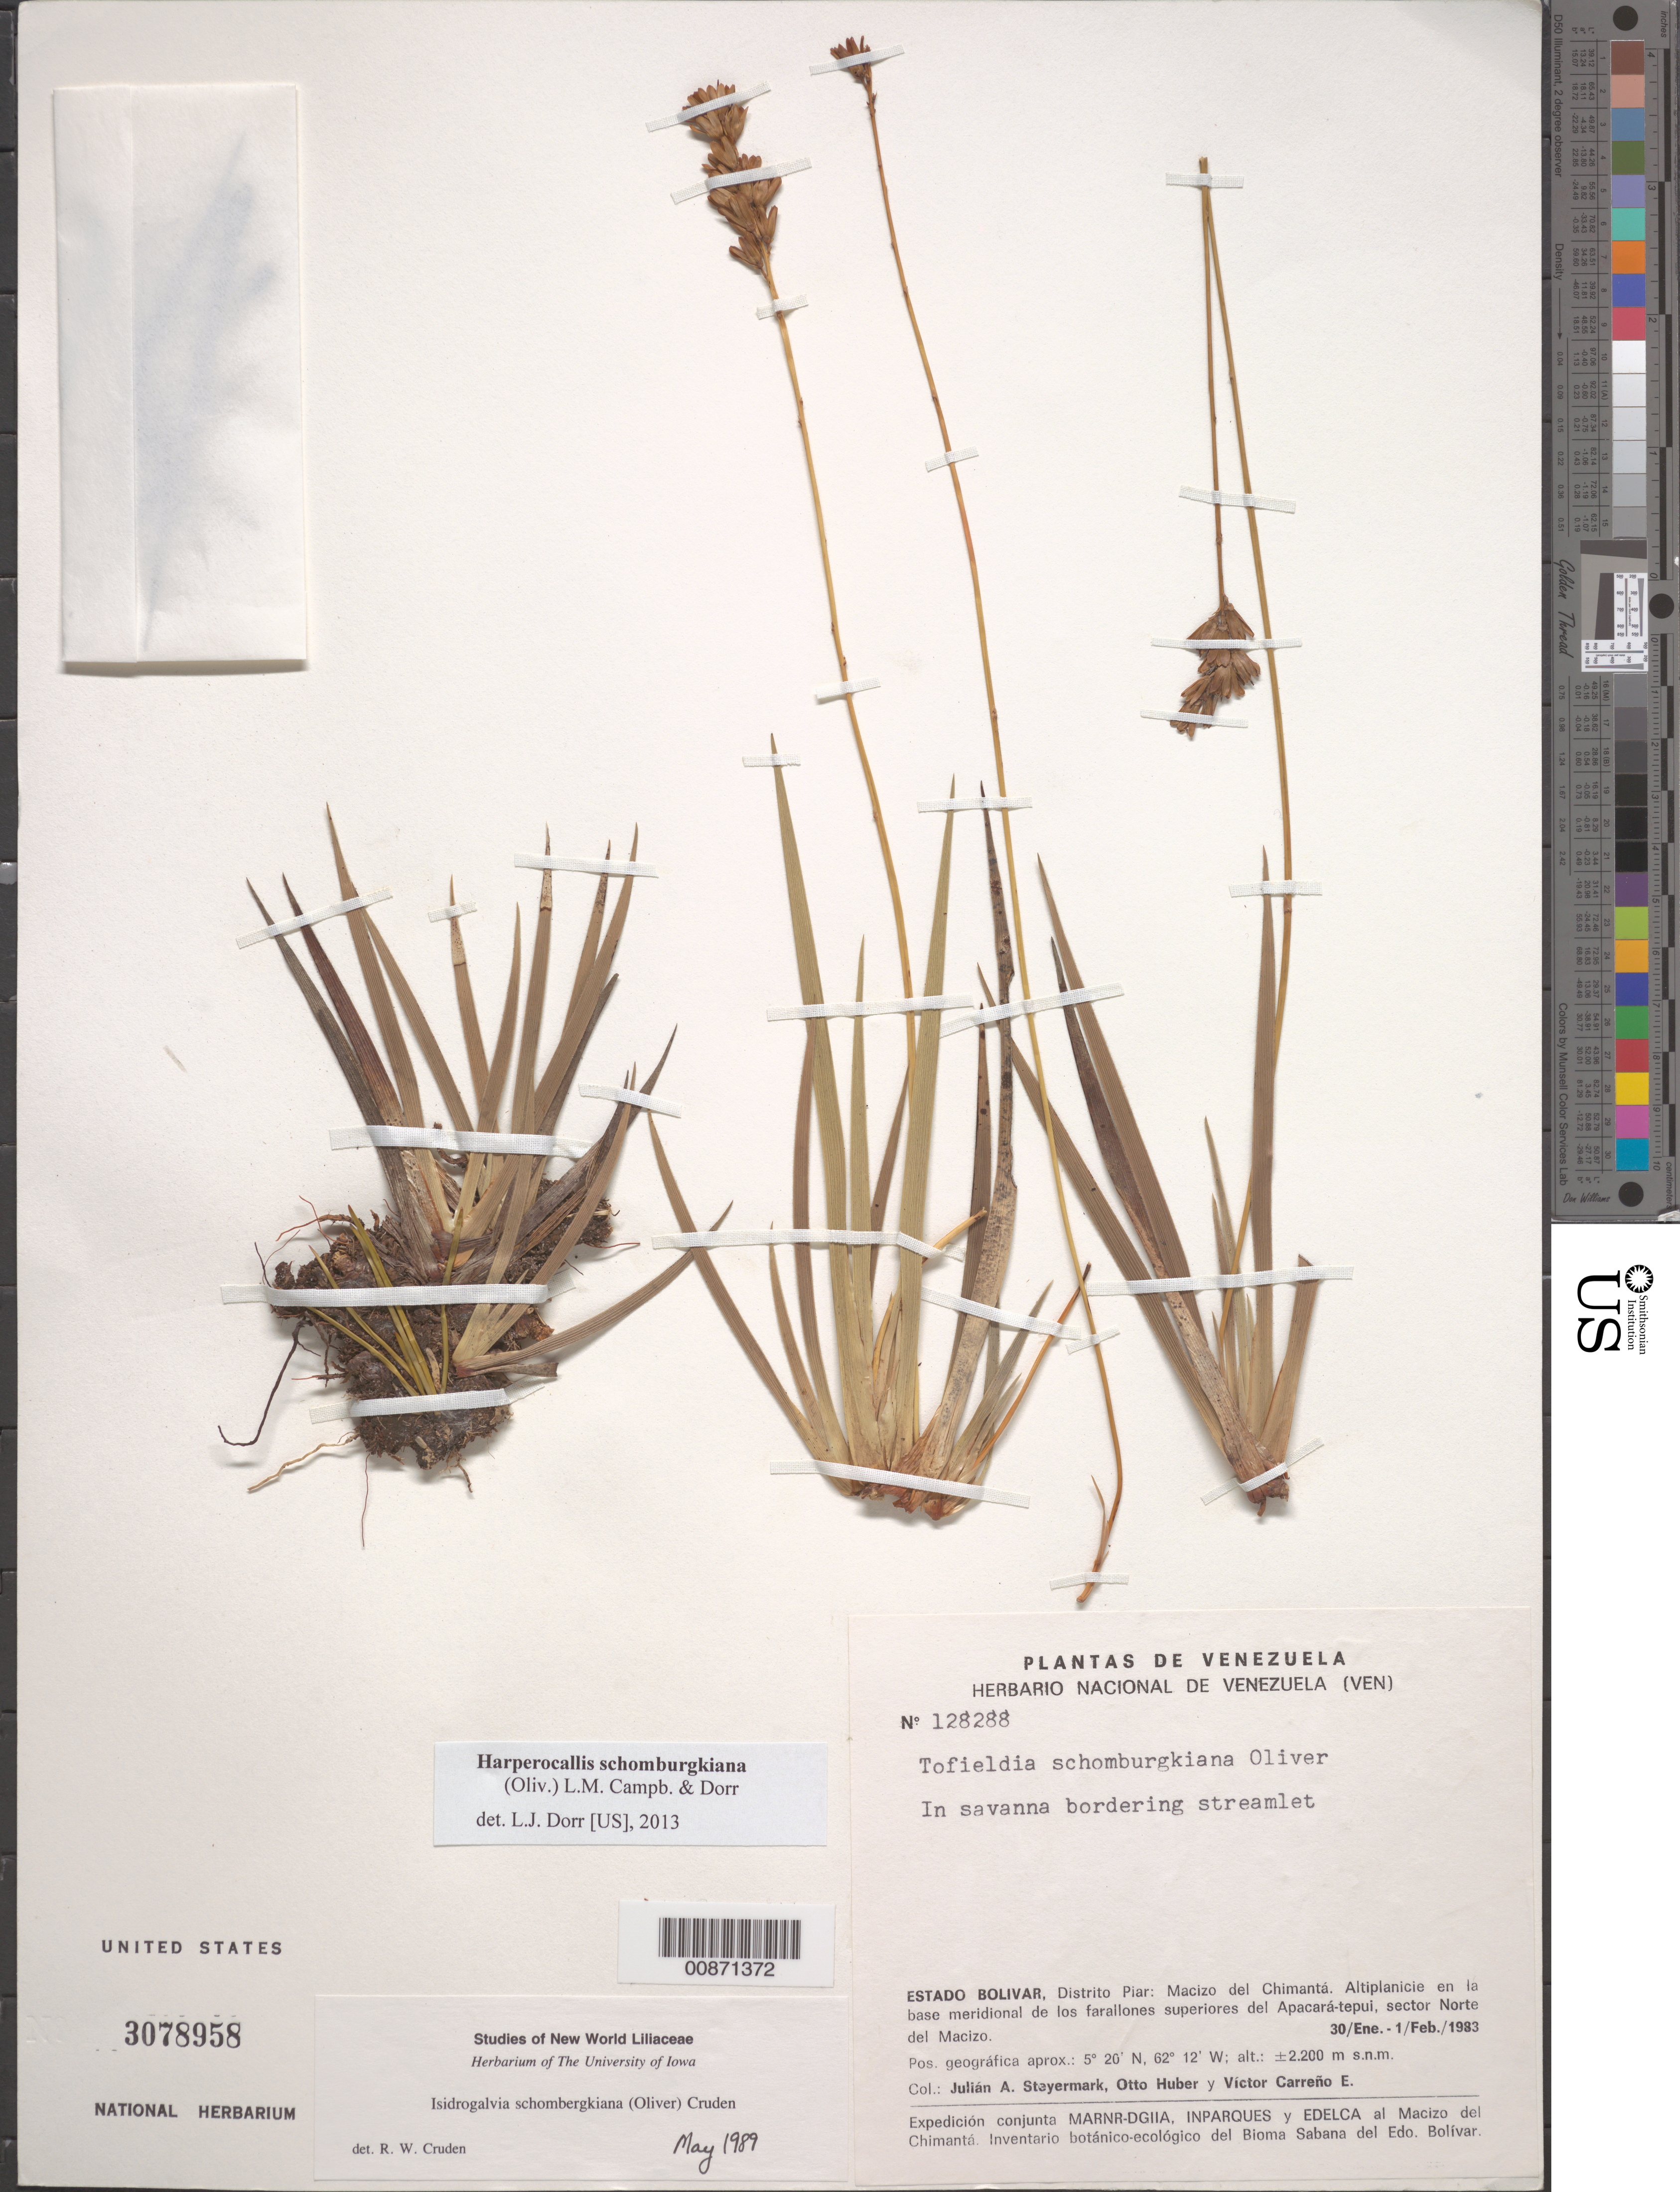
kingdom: Plantae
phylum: Tracheophyta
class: Liliopsida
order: Alismatales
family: Tofieldiaceae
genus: Harperocallis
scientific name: Harperocallis schomburgkiana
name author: (Oliv.) L.M. Campb. & Dorr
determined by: Dorr, L. J., (BOT), Smithsonian Institution - National Museum of Natural History (UNITED STATES)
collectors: J. Steyermark, O. Huber & V. Carreño E.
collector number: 128288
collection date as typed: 30-Jan-83 to 1-Feb-83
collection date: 1983-01-30/1983-02-01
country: Venezuela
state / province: Bolívar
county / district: Piar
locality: Macizo del Chimantá, Apacará-tepuí, sector N del Macizo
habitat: Savanna bordering streamlet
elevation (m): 2200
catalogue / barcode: US 3078958